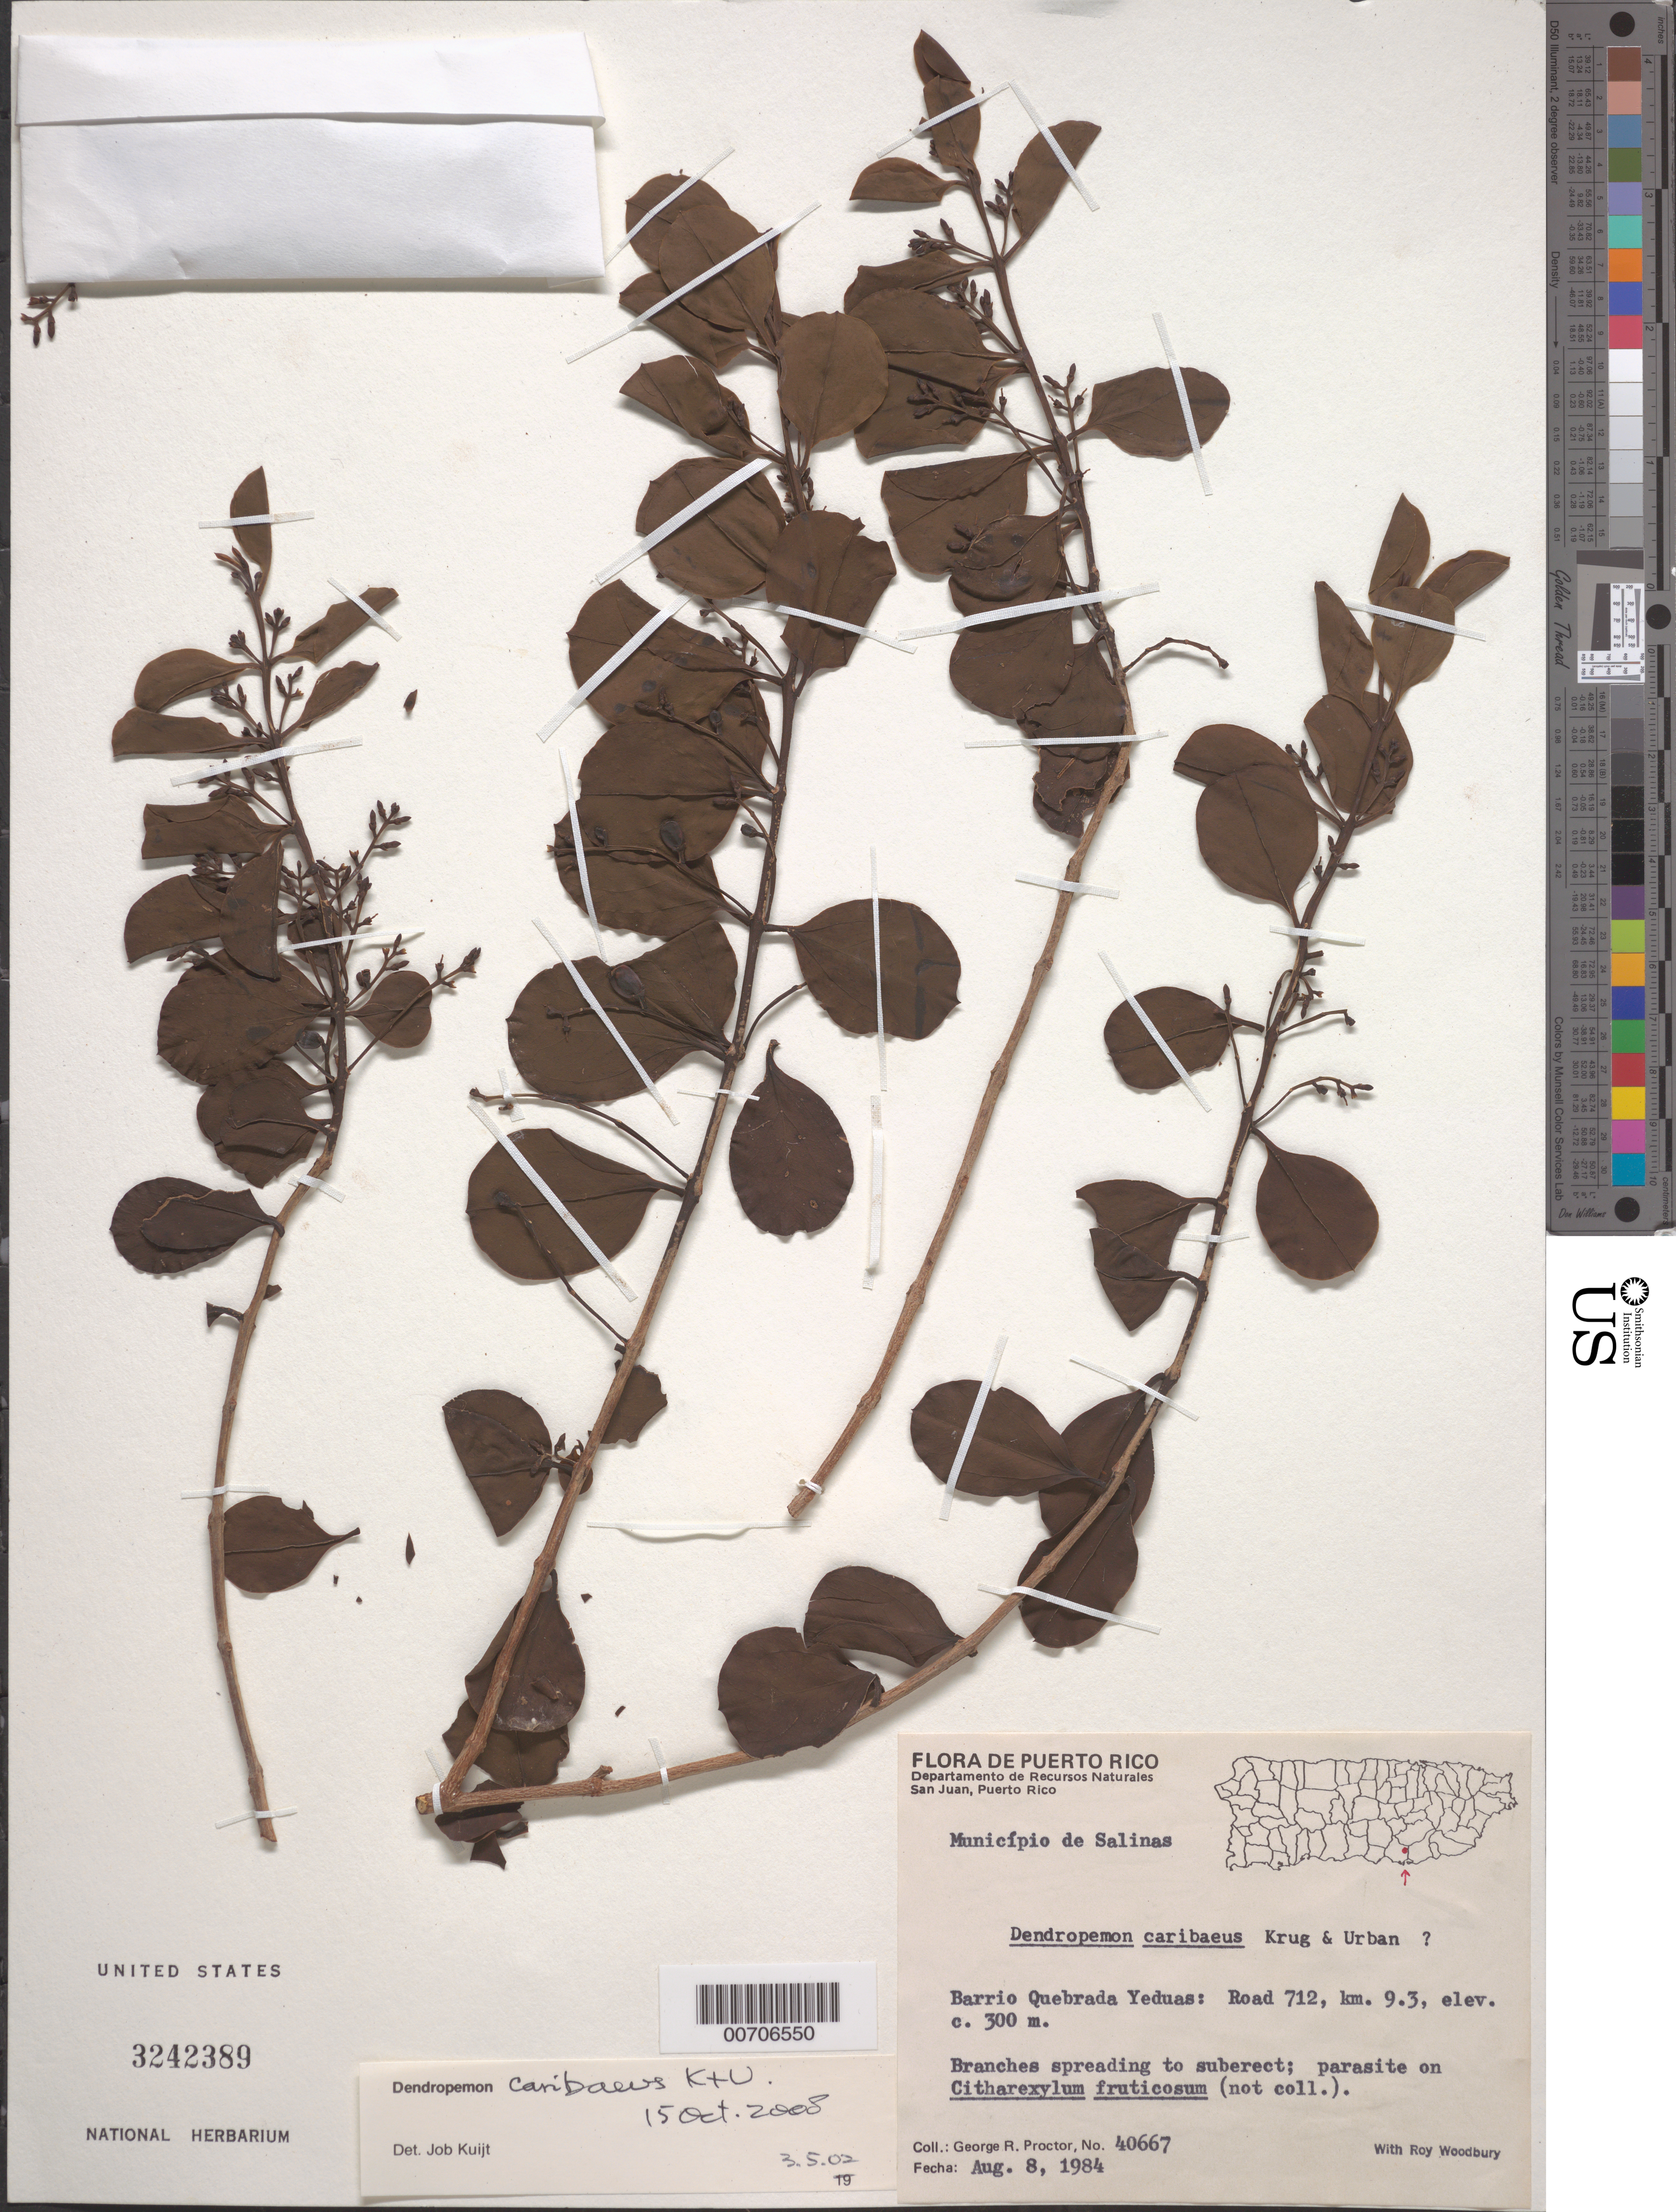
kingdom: Plantae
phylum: Tracheophyta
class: Magnoliopsida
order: Santalales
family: Loranthaceae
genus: Dendropemon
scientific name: Dendropemon caribaeus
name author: Krug & Urb.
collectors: G. R. Proctor & R. O. Woodbury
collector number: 40667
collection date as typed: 08 Aug 1984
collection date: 1984-08-08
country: Puerto Rico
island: Greater Antilles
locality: Municipio de Salinas: Barrio Quebrada Yeduas: Rd. 712, km 9.3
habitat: On Citharexylum fruticosum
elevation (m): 300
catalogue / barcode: US 3242389